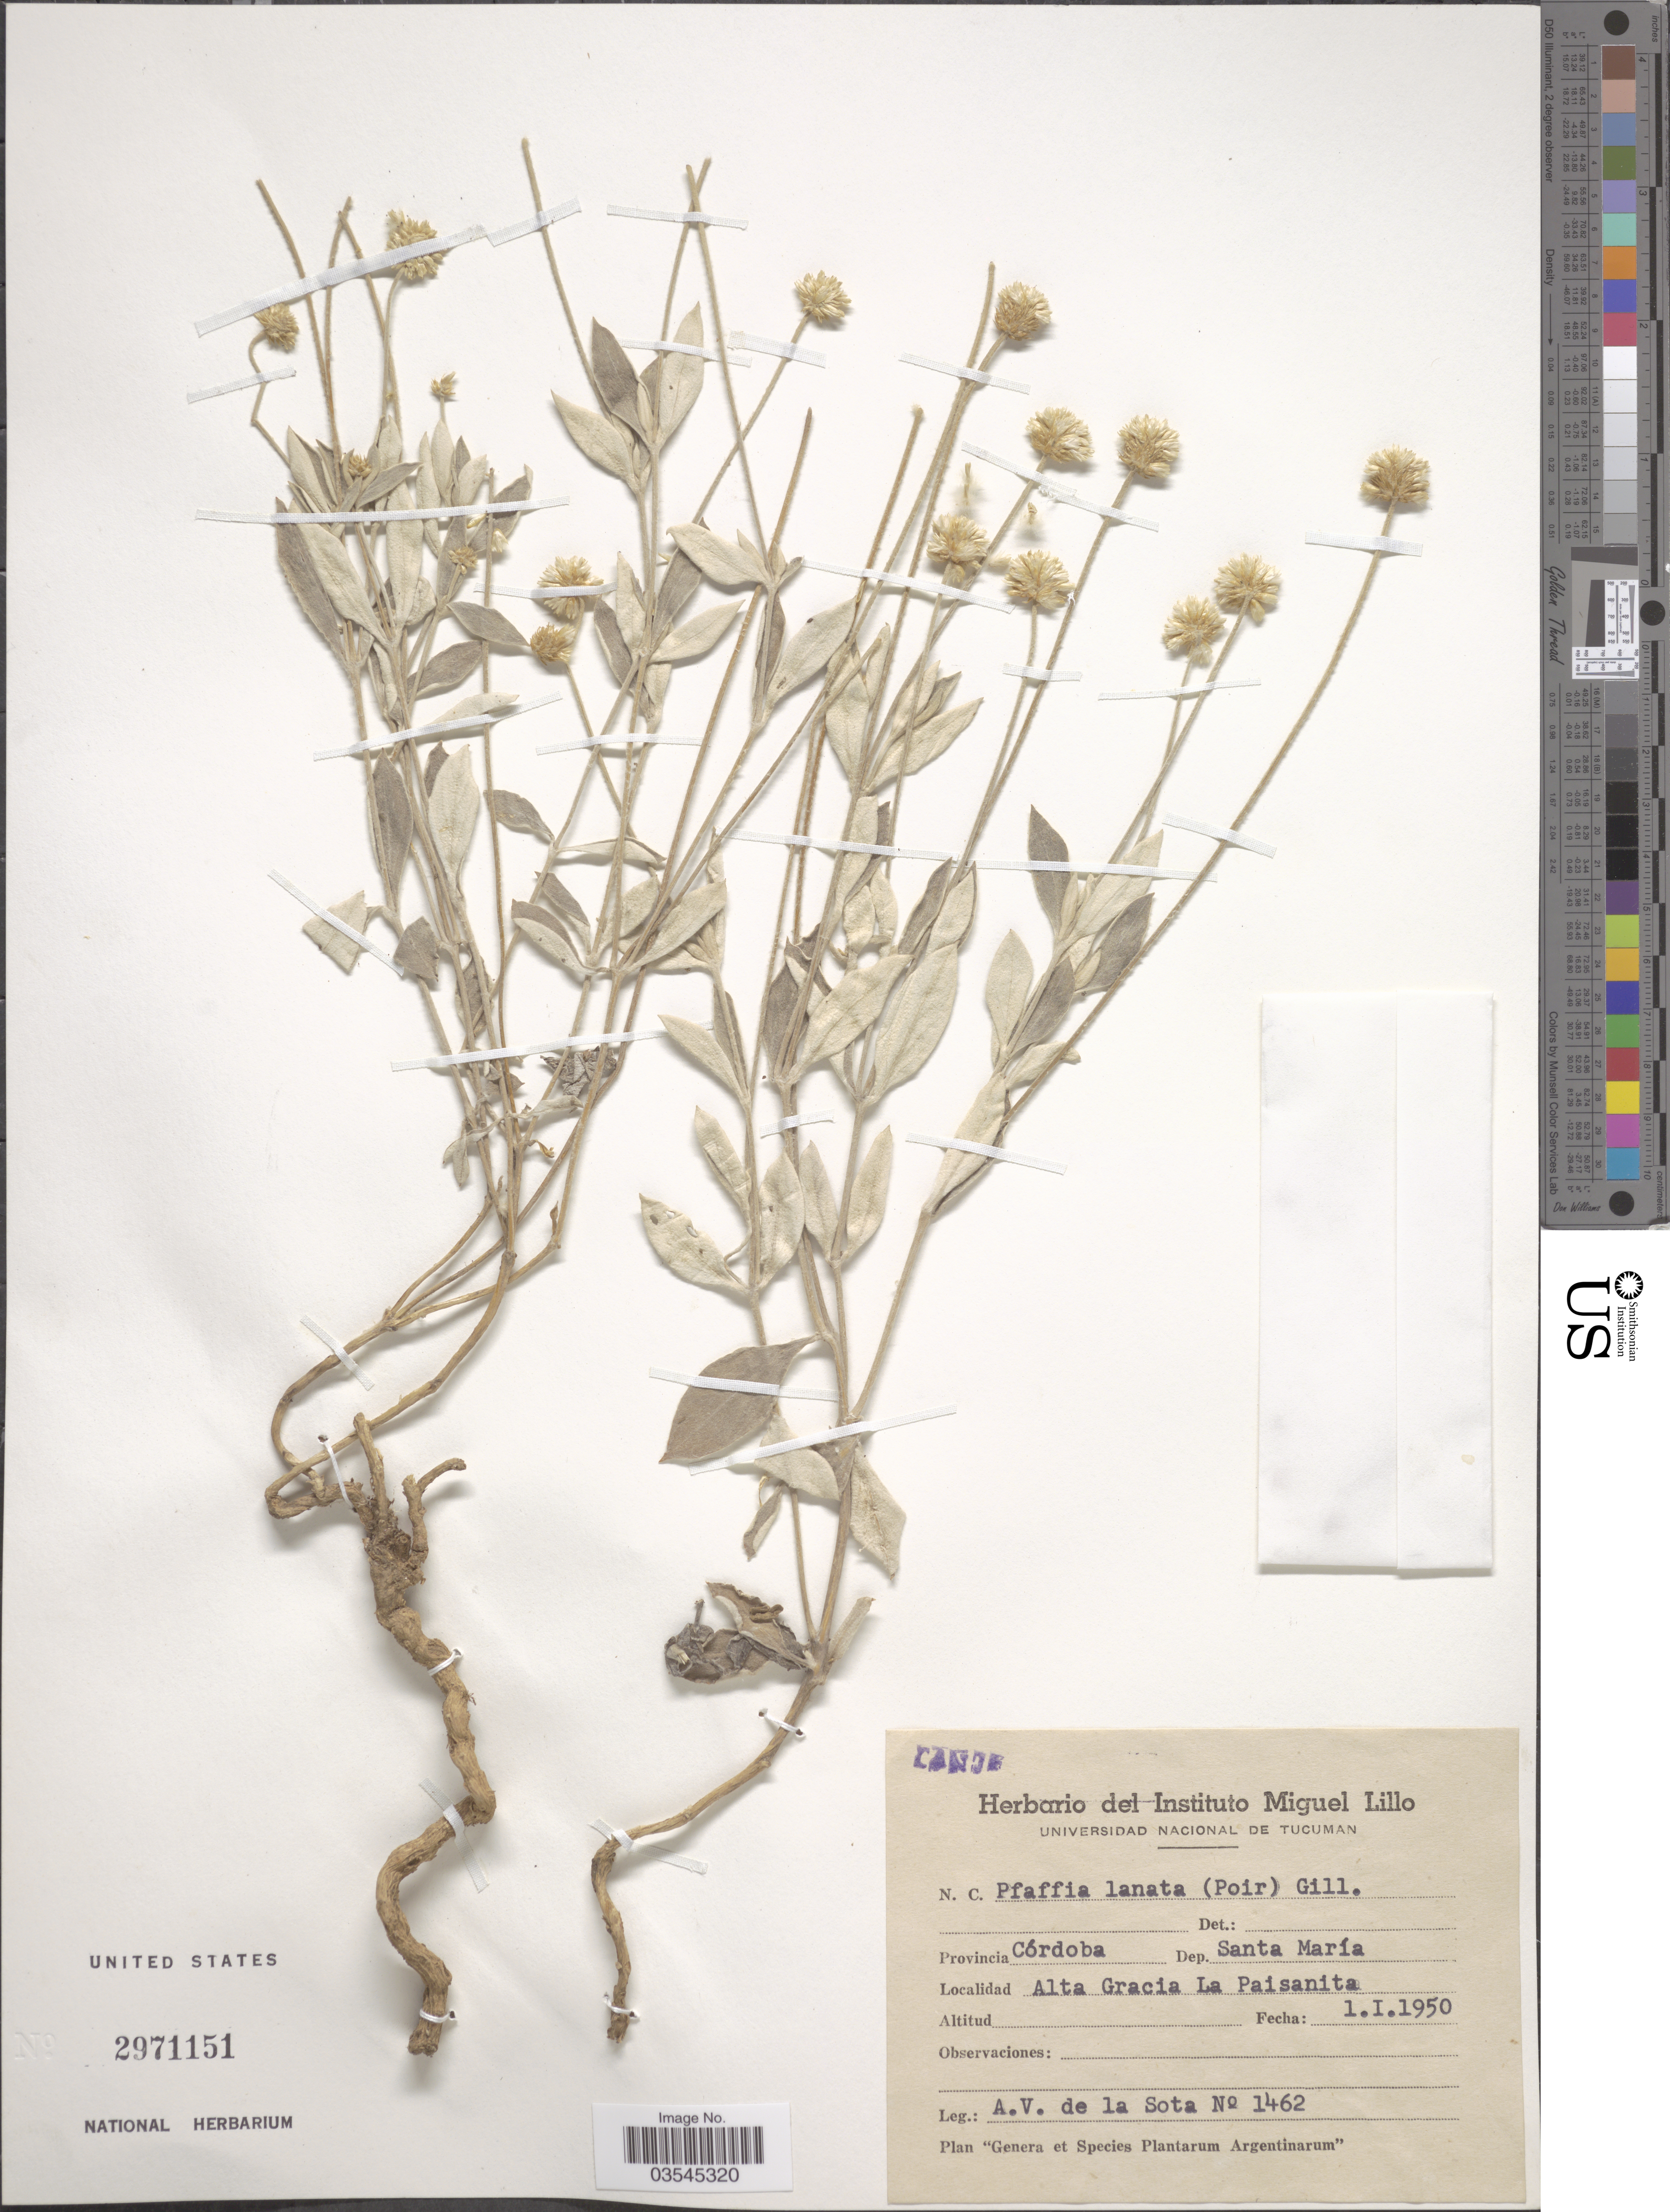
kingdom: Plantae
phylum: Tracheophyta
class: Magnoliopsida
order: Caryophyllales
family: Amaranthaceae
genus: Pfaffia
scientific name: Pfaffia gnaphaloides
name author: (L. f.) Mart.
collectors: A. De la sota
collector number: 1462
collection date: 1950-01-01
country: Argentina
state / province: Cordoba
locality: Dep. Santa María. Alta Gracia La Paisanita.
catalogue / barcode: US 2971151